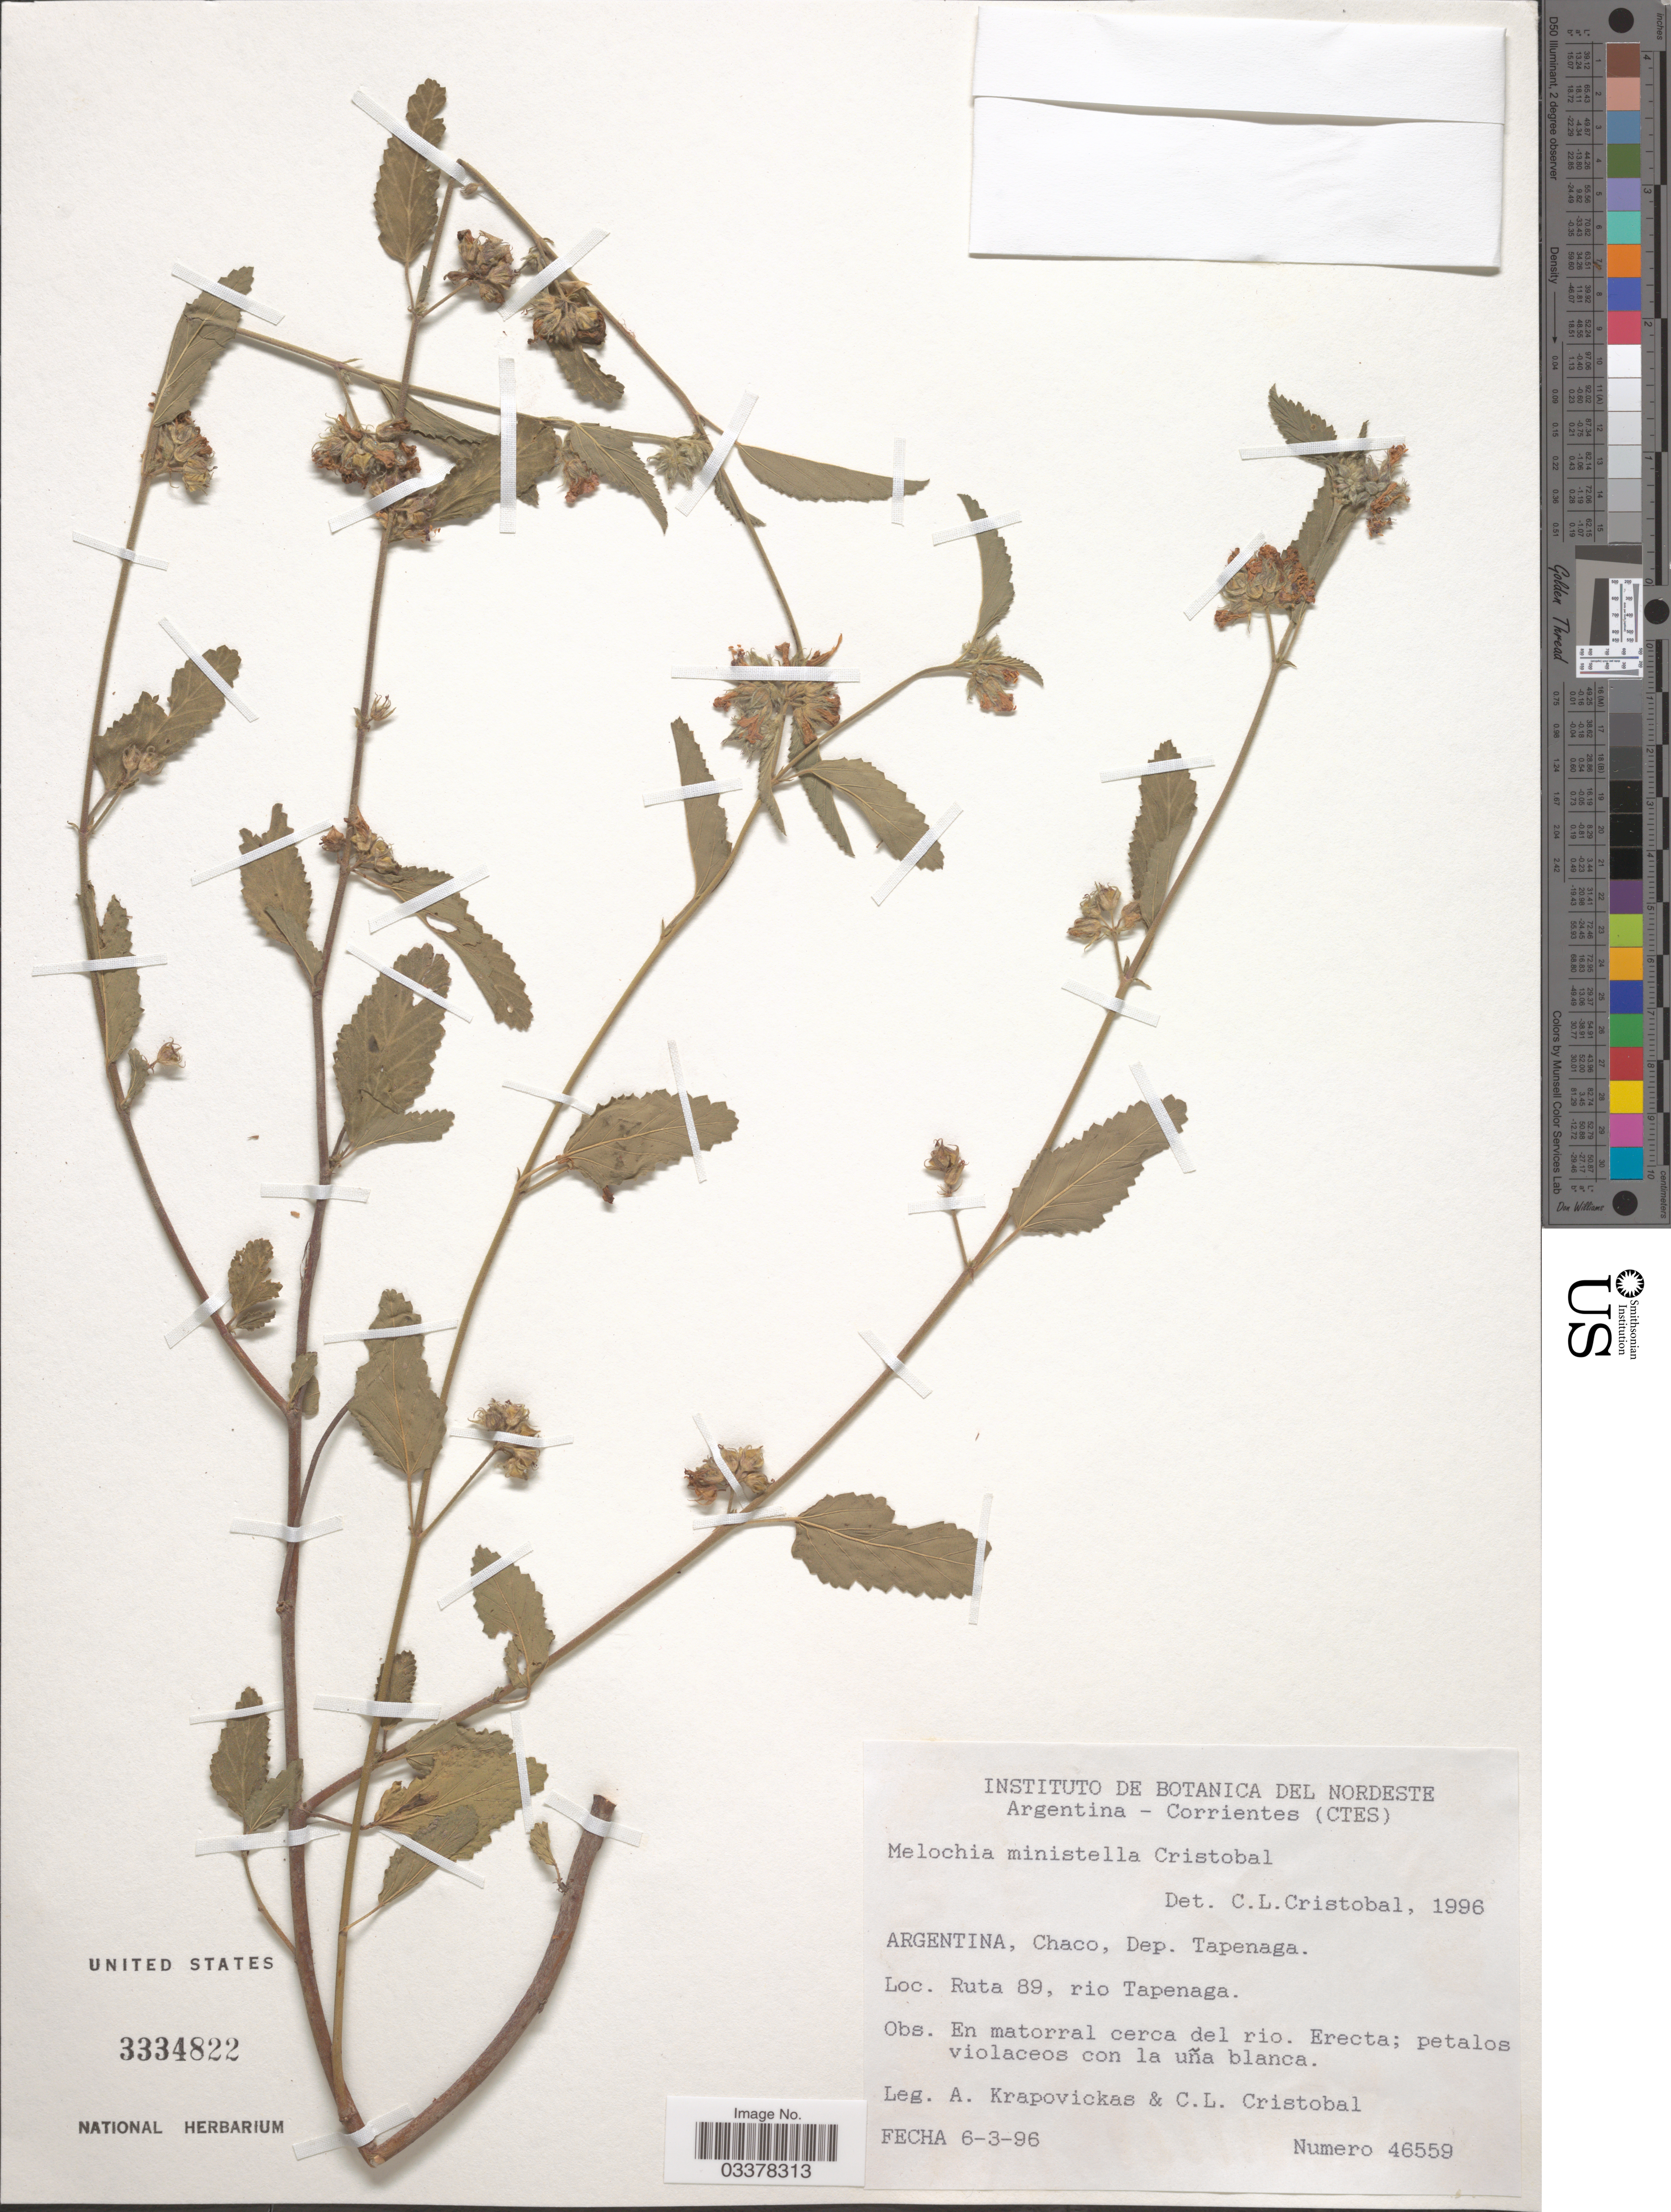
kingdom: Plantae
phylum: Tracheophyta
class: Magnoliopsida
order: Malvales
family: Malvaceae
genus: Melochia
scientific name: Melochia ministella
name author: Cristóbal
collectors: A. Krapovickas & C. Cristobal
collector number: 46559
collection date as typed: Transcribed d/m/y: 6/3/96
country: Argentina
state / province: Chaco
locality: Dep. Tapenaga. Ruta 89, rio Tapenaga. En matorral cerca del rio.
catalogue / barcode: US 3334822